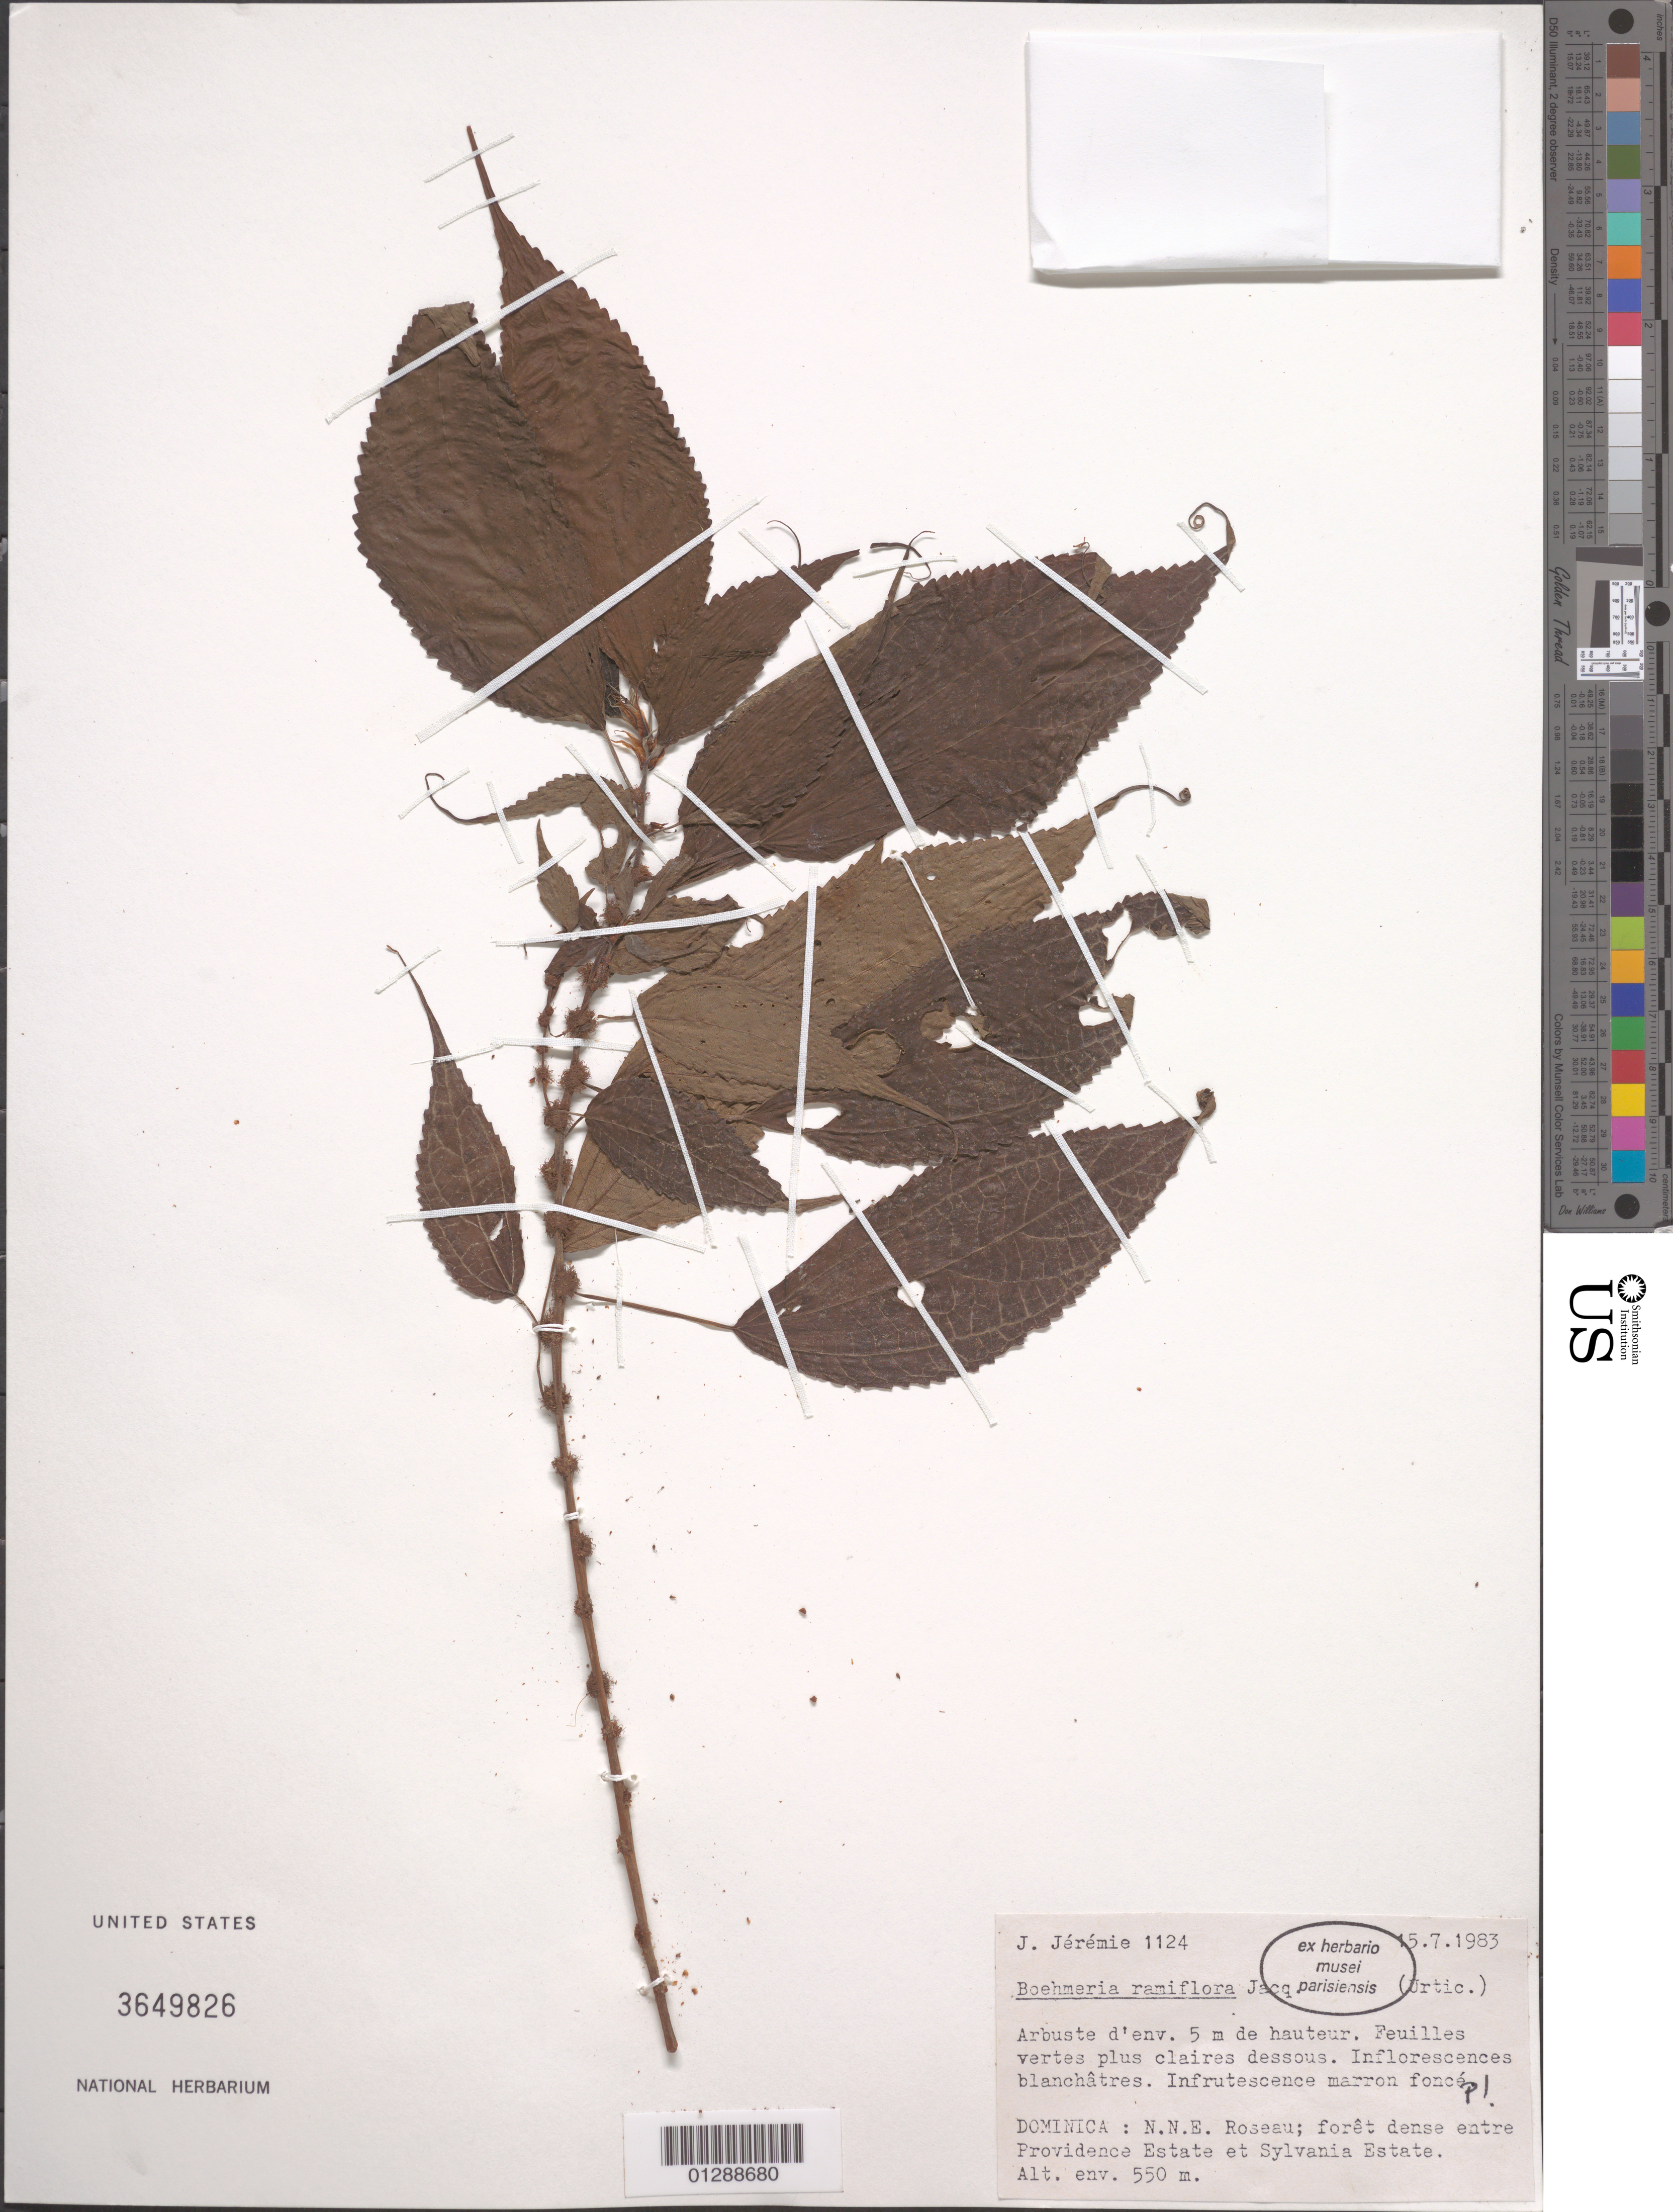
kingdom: Plantae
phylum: Tracheophyta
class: Magnoliopsida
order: Rosales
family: Urticaceae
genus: Boehmeria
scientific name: Boehmeria ramiflora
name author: Jacq.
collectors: J. Jérémie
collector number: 1124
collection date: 1983-07-15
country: Dominica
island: Dominica I.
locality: NNE Roseau, entre Providence Estate et Sylvania Estate.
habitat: Forêt dense.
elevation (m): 550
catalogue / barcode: US 3649826